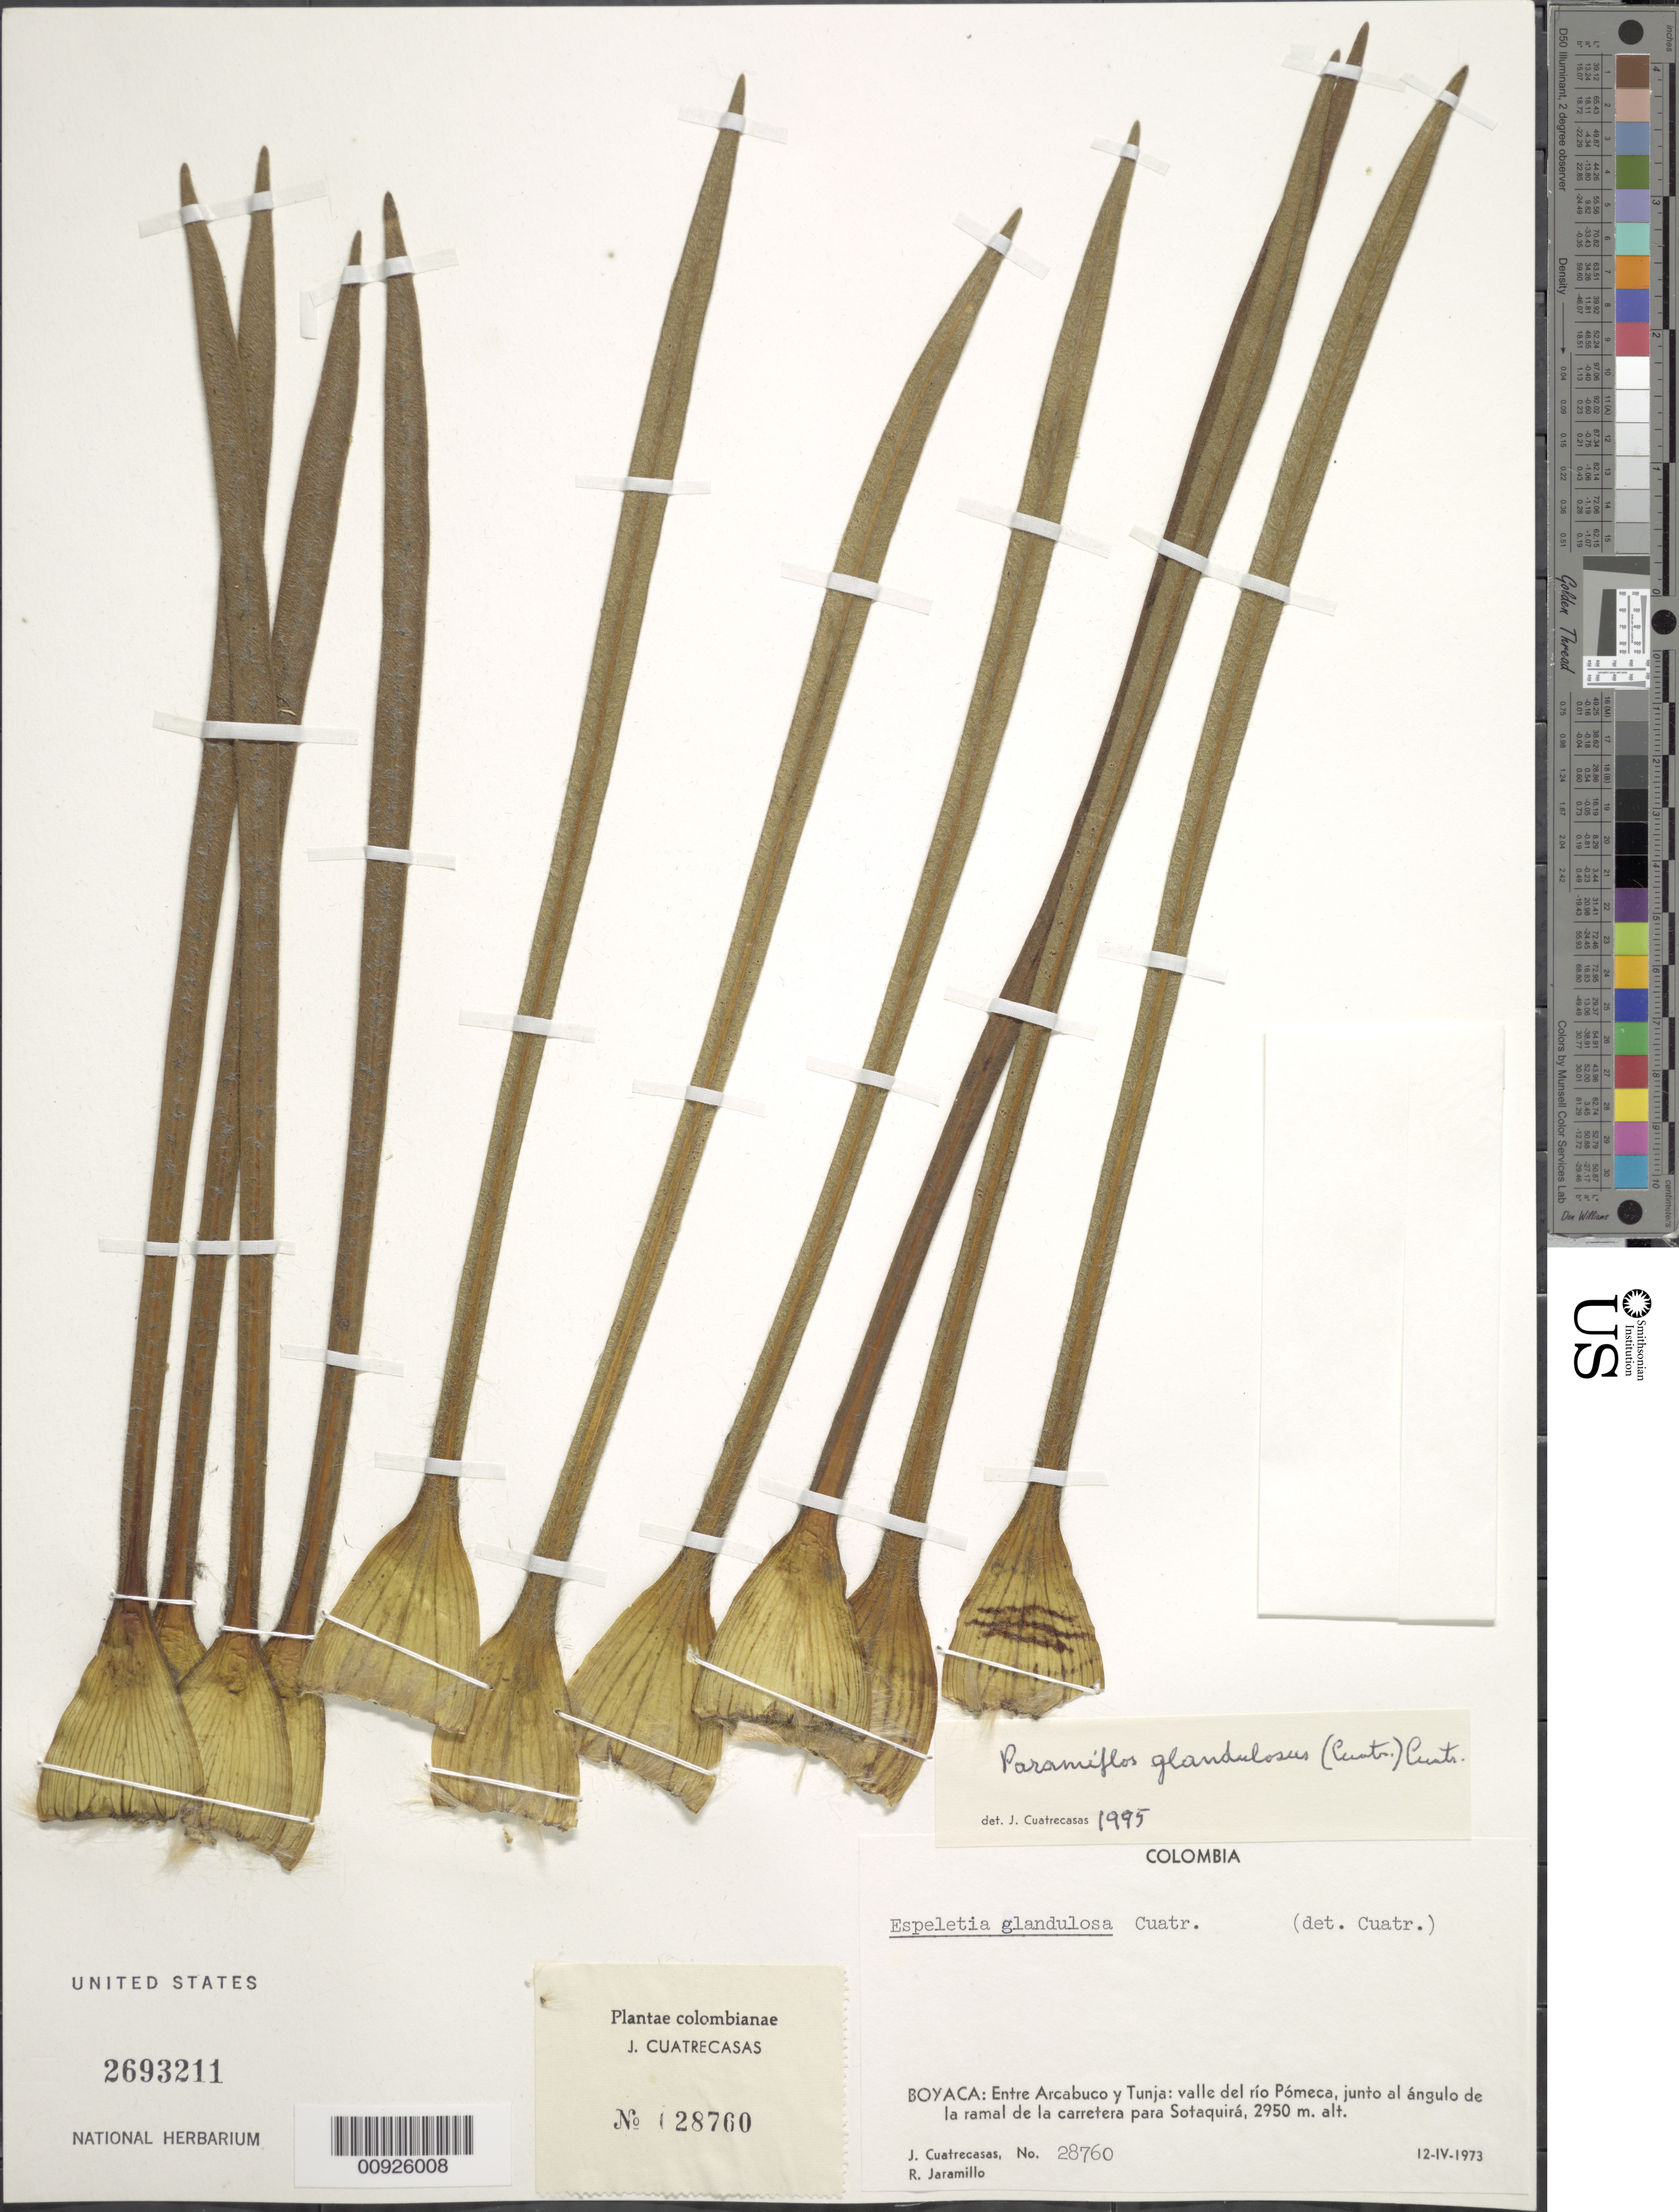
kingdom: Plantae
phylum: Tracheophyta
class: Magnoliopsida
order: Asterales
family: Asteraceae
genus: Paramiflos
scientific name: Paramiflos glandulosus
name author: (Cuatrec.) Cuatrec.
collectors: J. Cuatrecasas & R. Jaramillo M.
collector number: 28760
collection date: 1973-04-12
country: Colombia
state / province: Boyacá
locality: Entre Arcabuco y Tunja, valle del Río Pómeca, junto al ángulo de la ramal de la carretera para Sotaquirá.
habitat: Es frecuente en las pendientes faldas de ambos flancos del valle.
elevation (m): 2950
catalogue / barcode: US 2693211